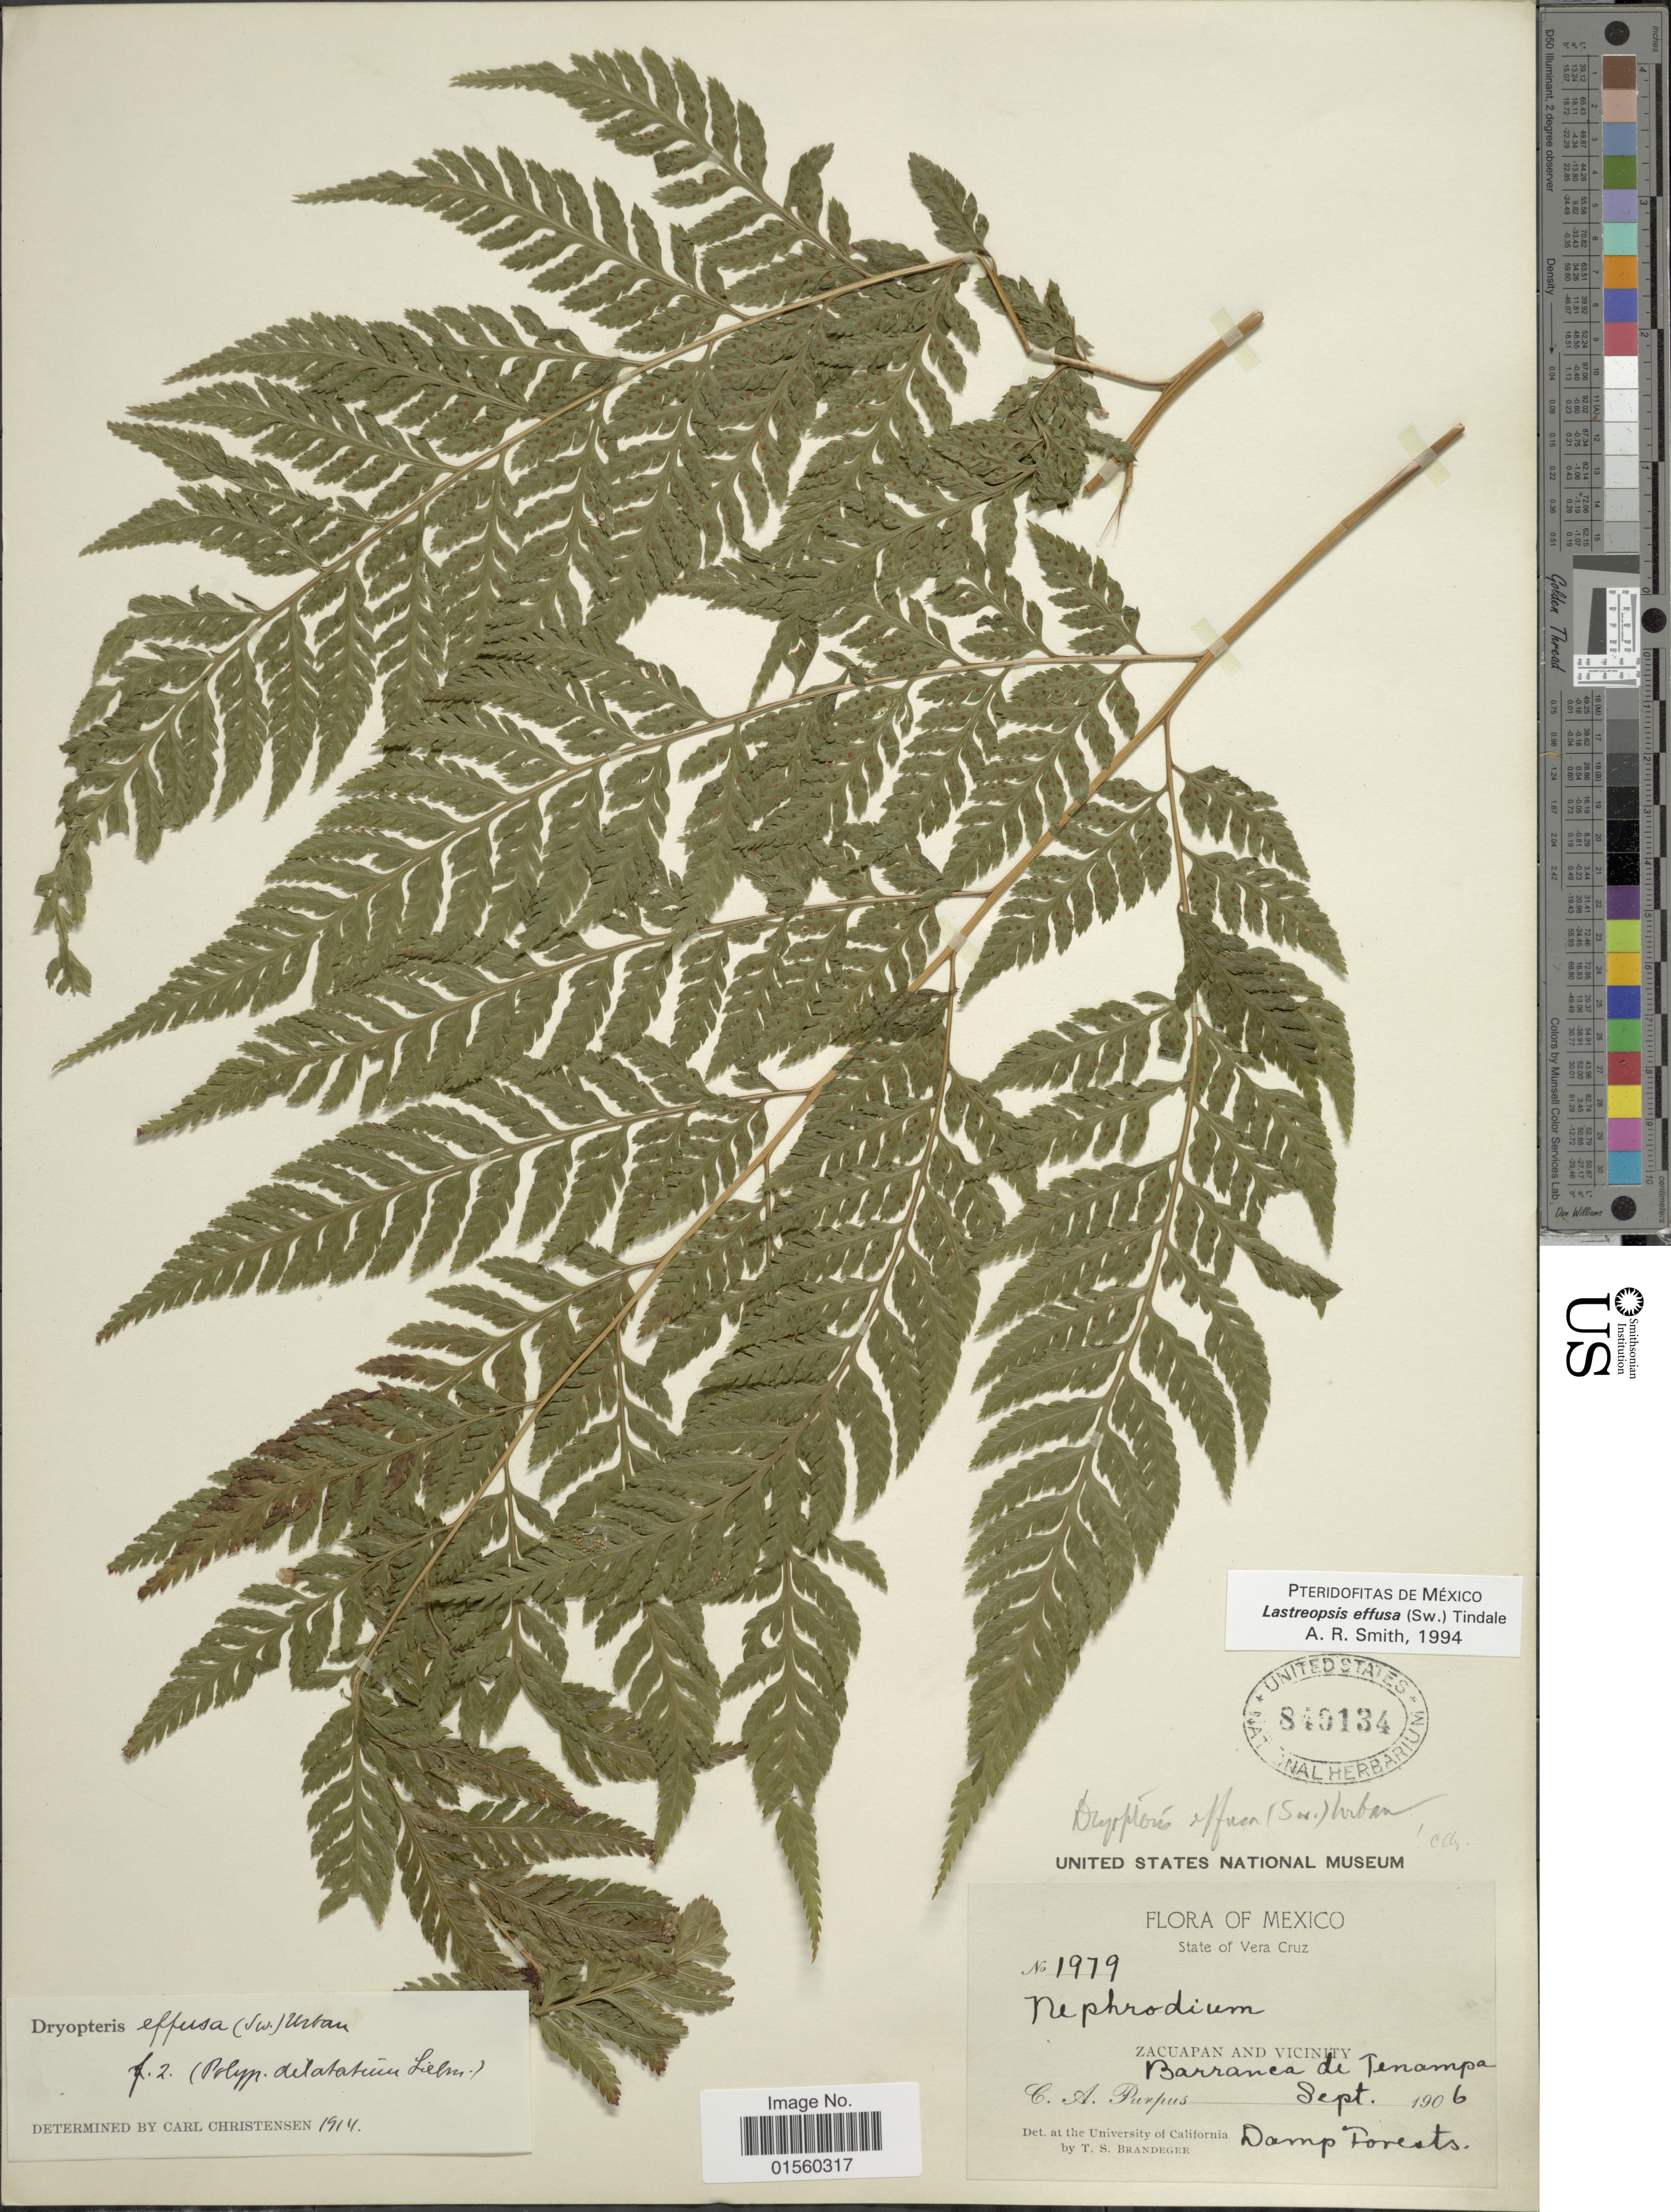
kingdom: Plantae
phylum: Tracheophyta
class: Polypodiopsida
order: Polypodiales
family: Dryopteridaceae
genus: Parapolystichum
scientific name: Parapolystichum effusum var. effusum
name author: (Sw.) Ching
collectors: C. A. Purpus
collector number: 1979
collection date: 1906-09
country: Mexico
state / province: Veracruz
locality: State of Vera Cruz, Zacuapan and vicinity, Barranca de Tenampa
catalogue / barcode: US 849134